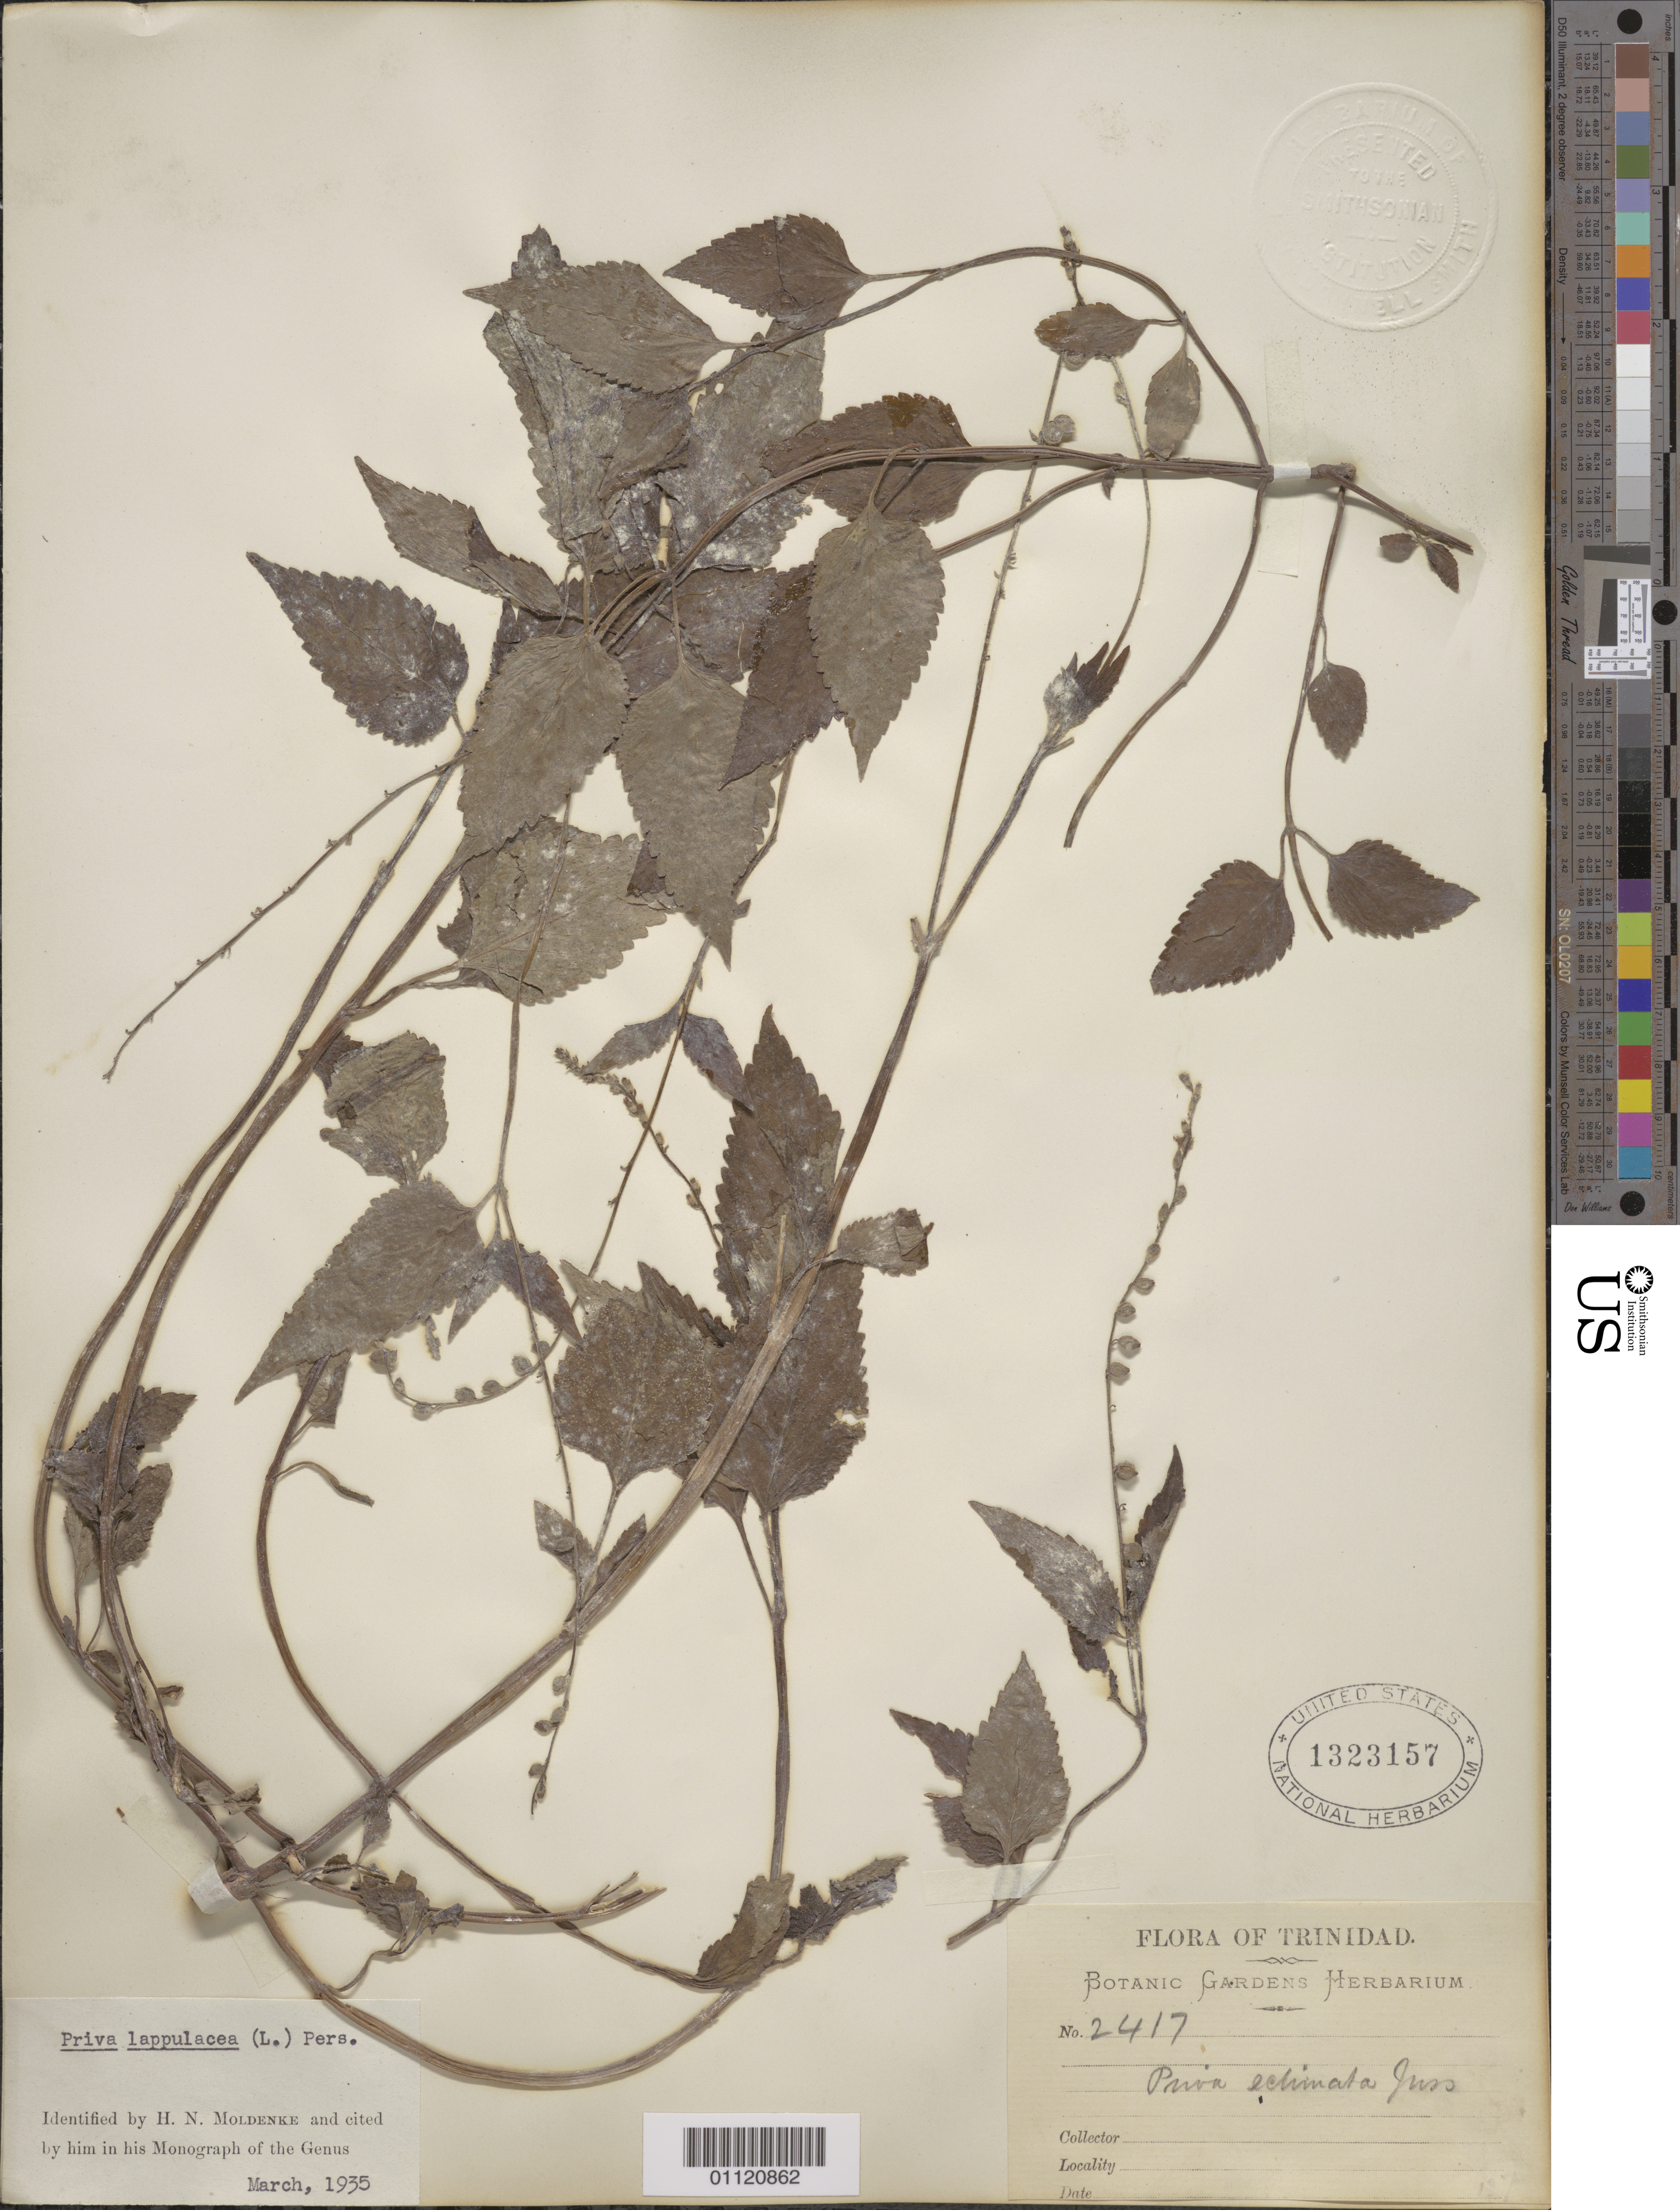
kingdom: Plantae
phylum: Tracheophyta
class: Magnoliopsida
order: Lamiales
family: Verbenaceae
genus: Priva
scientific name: Priva lappulacea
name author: (L.) Pers.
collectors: Botanic Gardens Herbarium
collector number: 2417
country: Trinidad and Tobago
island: Trinidad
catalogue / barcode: US 3123157